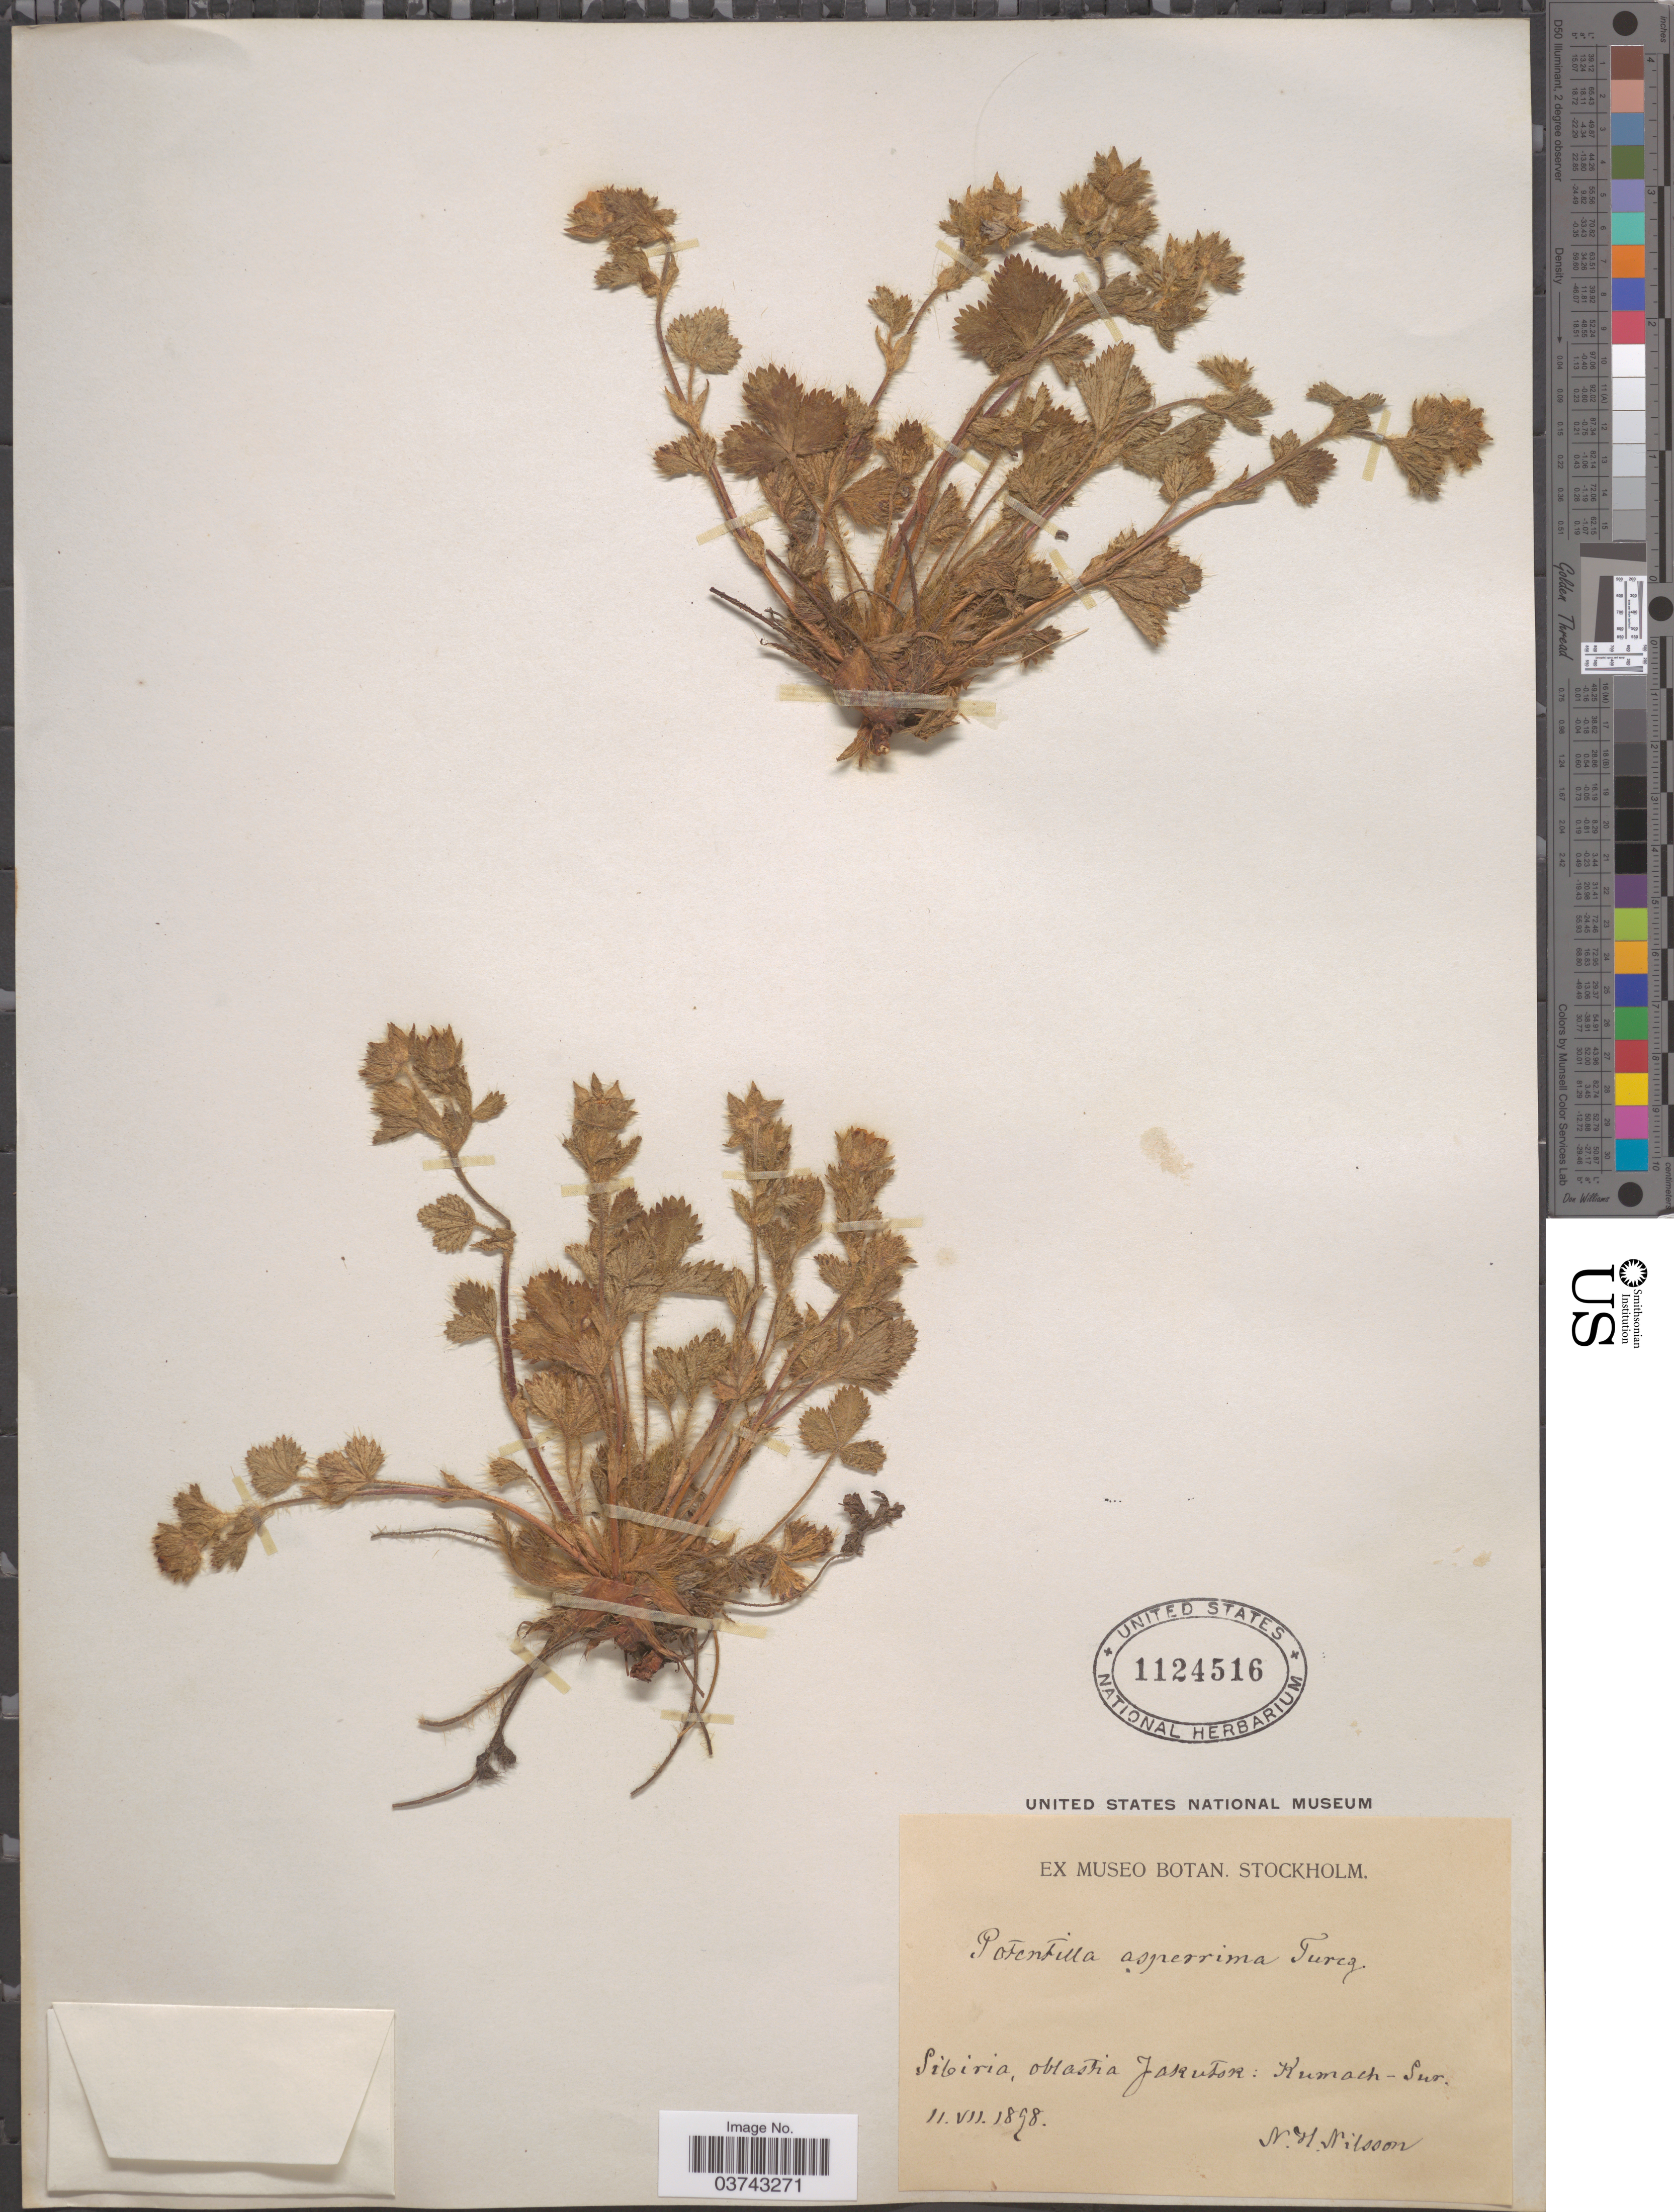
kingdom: Plantae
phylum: Tracheophyta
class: Magnoliopsida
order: Rosales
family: Rosaceae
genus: Potentilla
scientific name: Potentilla asperrima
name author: Turcz.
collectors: N. H. Nilsson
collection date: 1898-07-11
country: Russian Federation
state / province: Sakha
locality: Sibiria, oblastia Jakutsk: Kumach-Sur.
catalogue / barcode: US 1124516